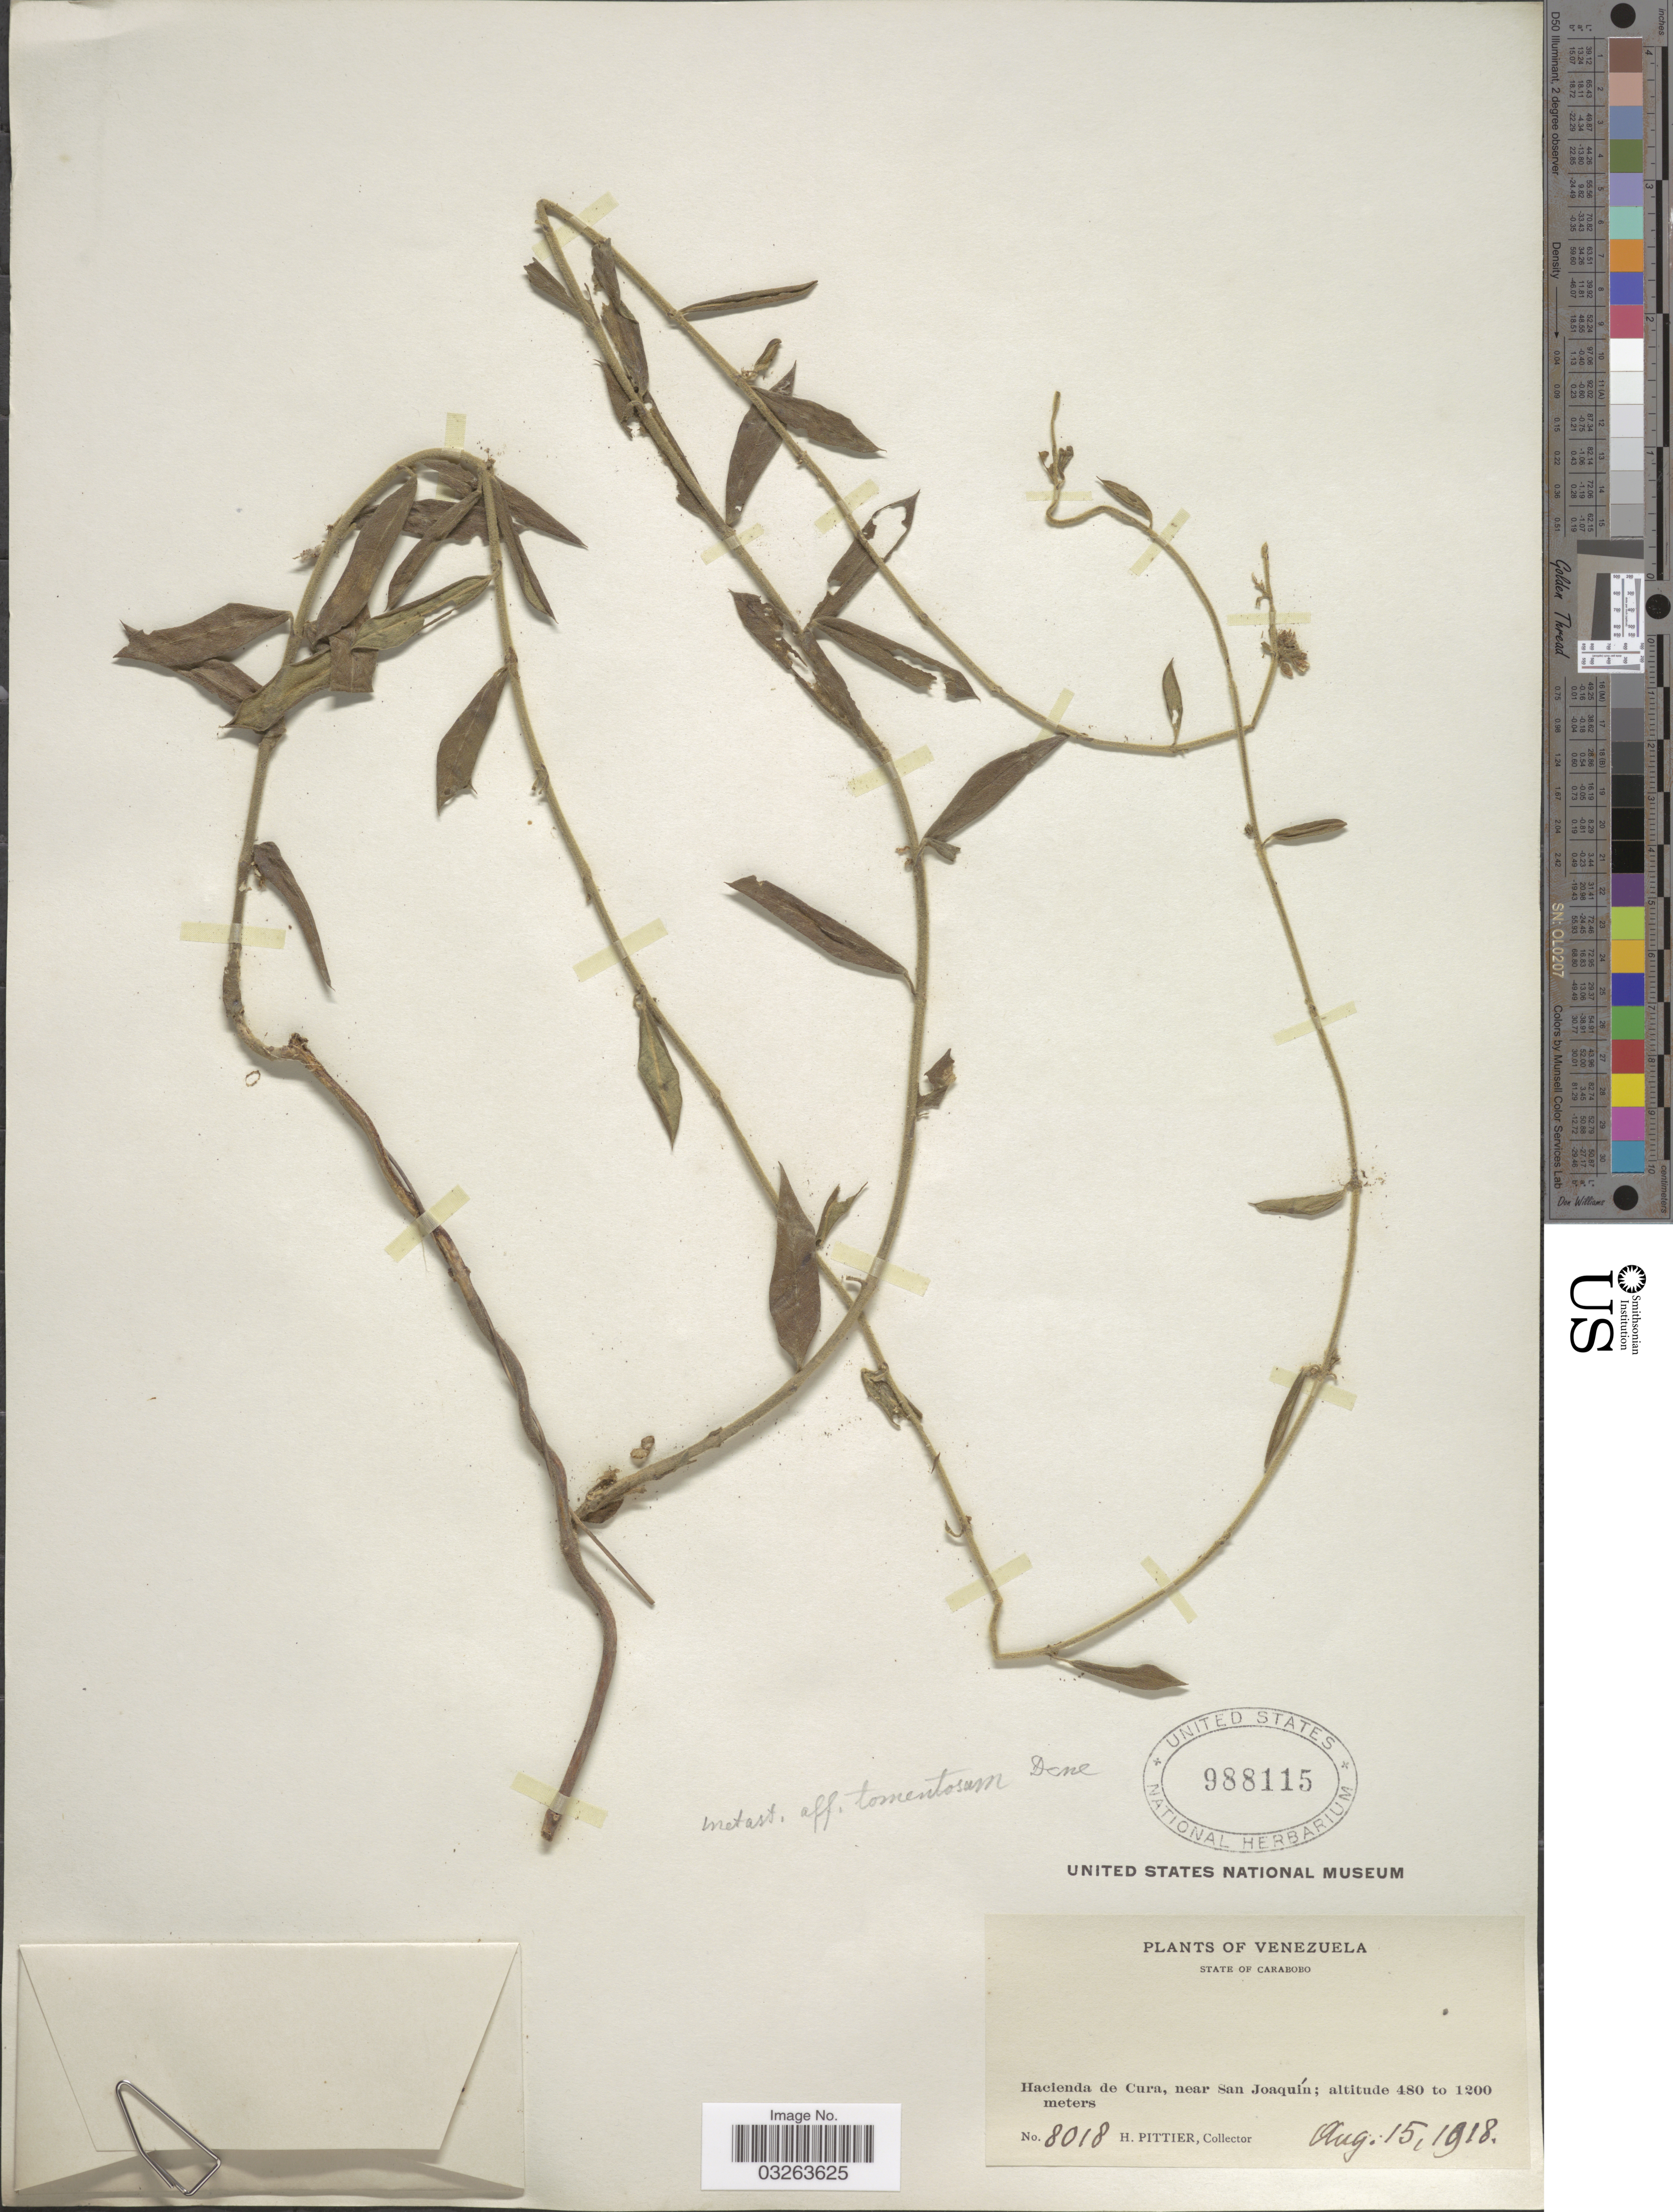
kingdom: Plantae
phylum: Tracheophyta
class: Magnoliopsida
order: Gentianales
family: Apocynaceae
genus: Ditassa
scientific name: Ditassa oxyphylla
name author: Turcz.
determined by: Liede-Schumann, Sigrid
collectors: H. F. Pittier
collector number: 8018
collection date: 1918-08-15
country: Venezuela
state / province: Carabobo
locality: Hacienda de Cura, near San Joaquín.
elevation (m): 480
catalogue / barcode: US 988115